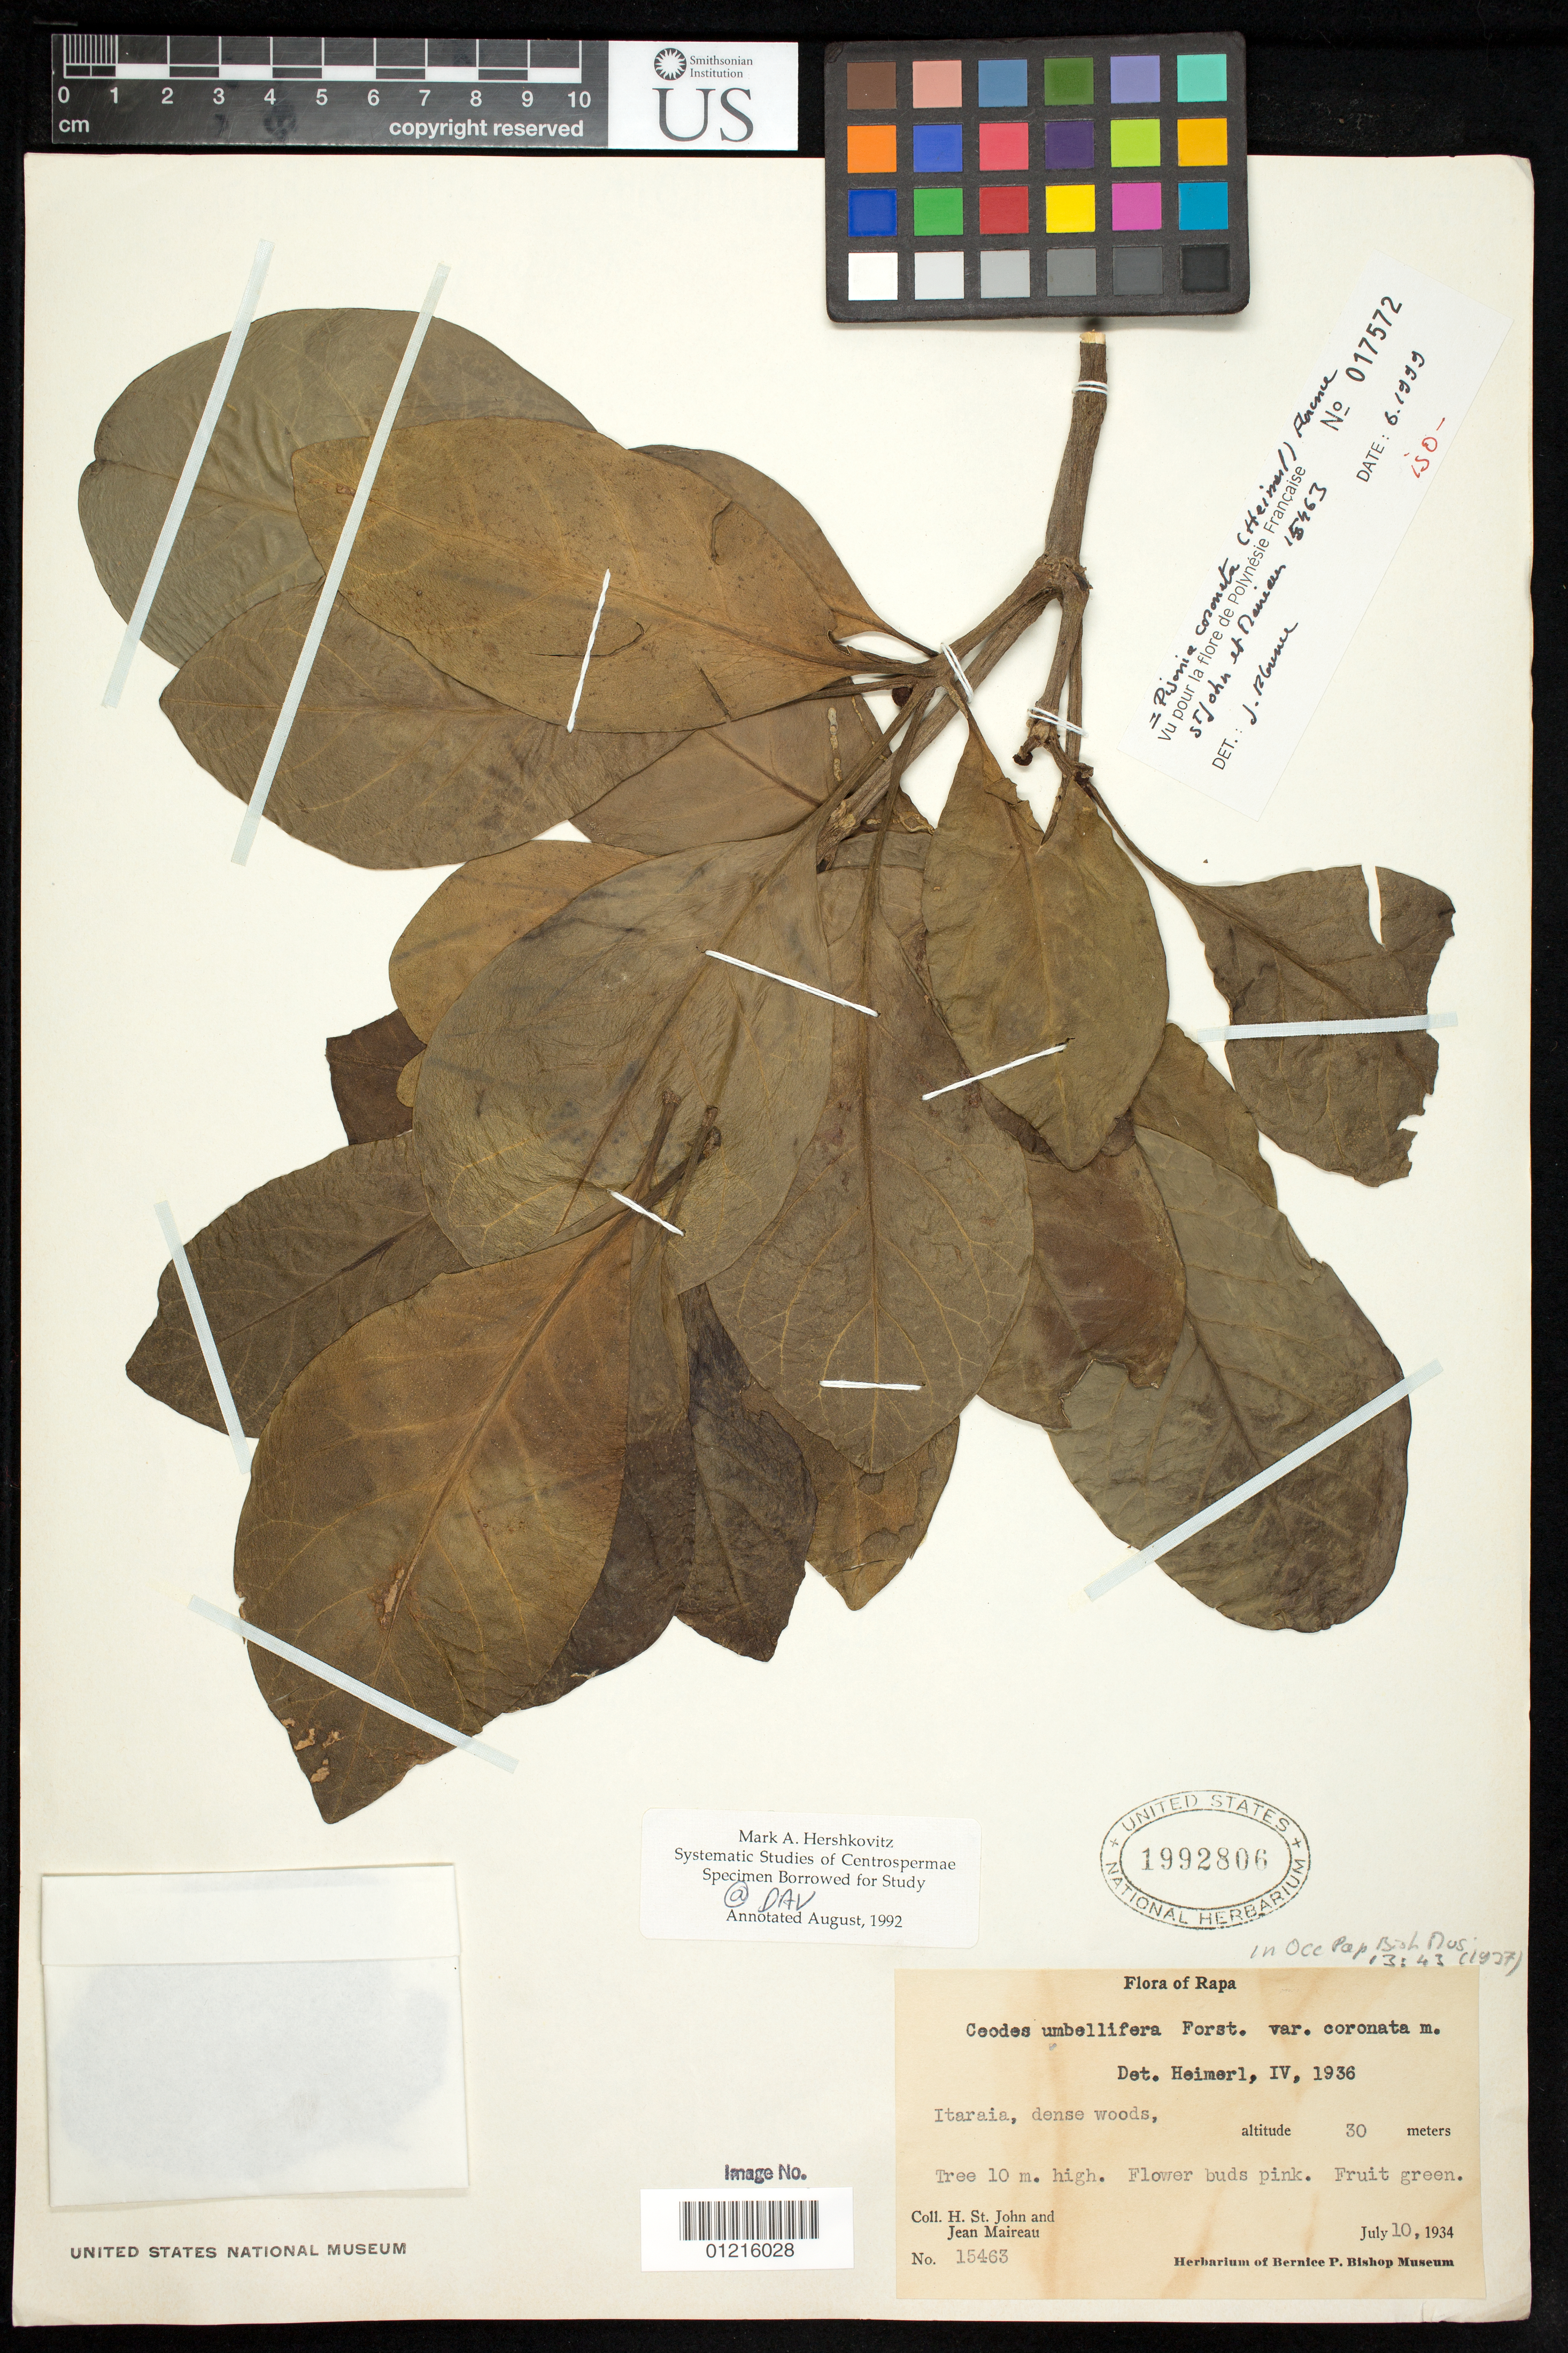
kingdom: Plantae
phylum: Tracheophyta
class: Magnoliopsida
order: Caryophyllales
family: Nyctaginaceae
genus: Ceodes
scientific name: Ceodes coronata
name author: (Heimerl) Rossetto & Caraballo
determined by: Wagner, W. L., (BOT), Smithsonian Institution - National Museum of Natural History (UNITED STATES)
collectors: H. St. John & J. Maireau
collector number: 15463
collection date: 1934-07-10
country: French Polynesia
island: Rapa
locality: Itaraia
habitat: Dense woods.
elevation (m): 30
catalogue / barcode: US 1992806